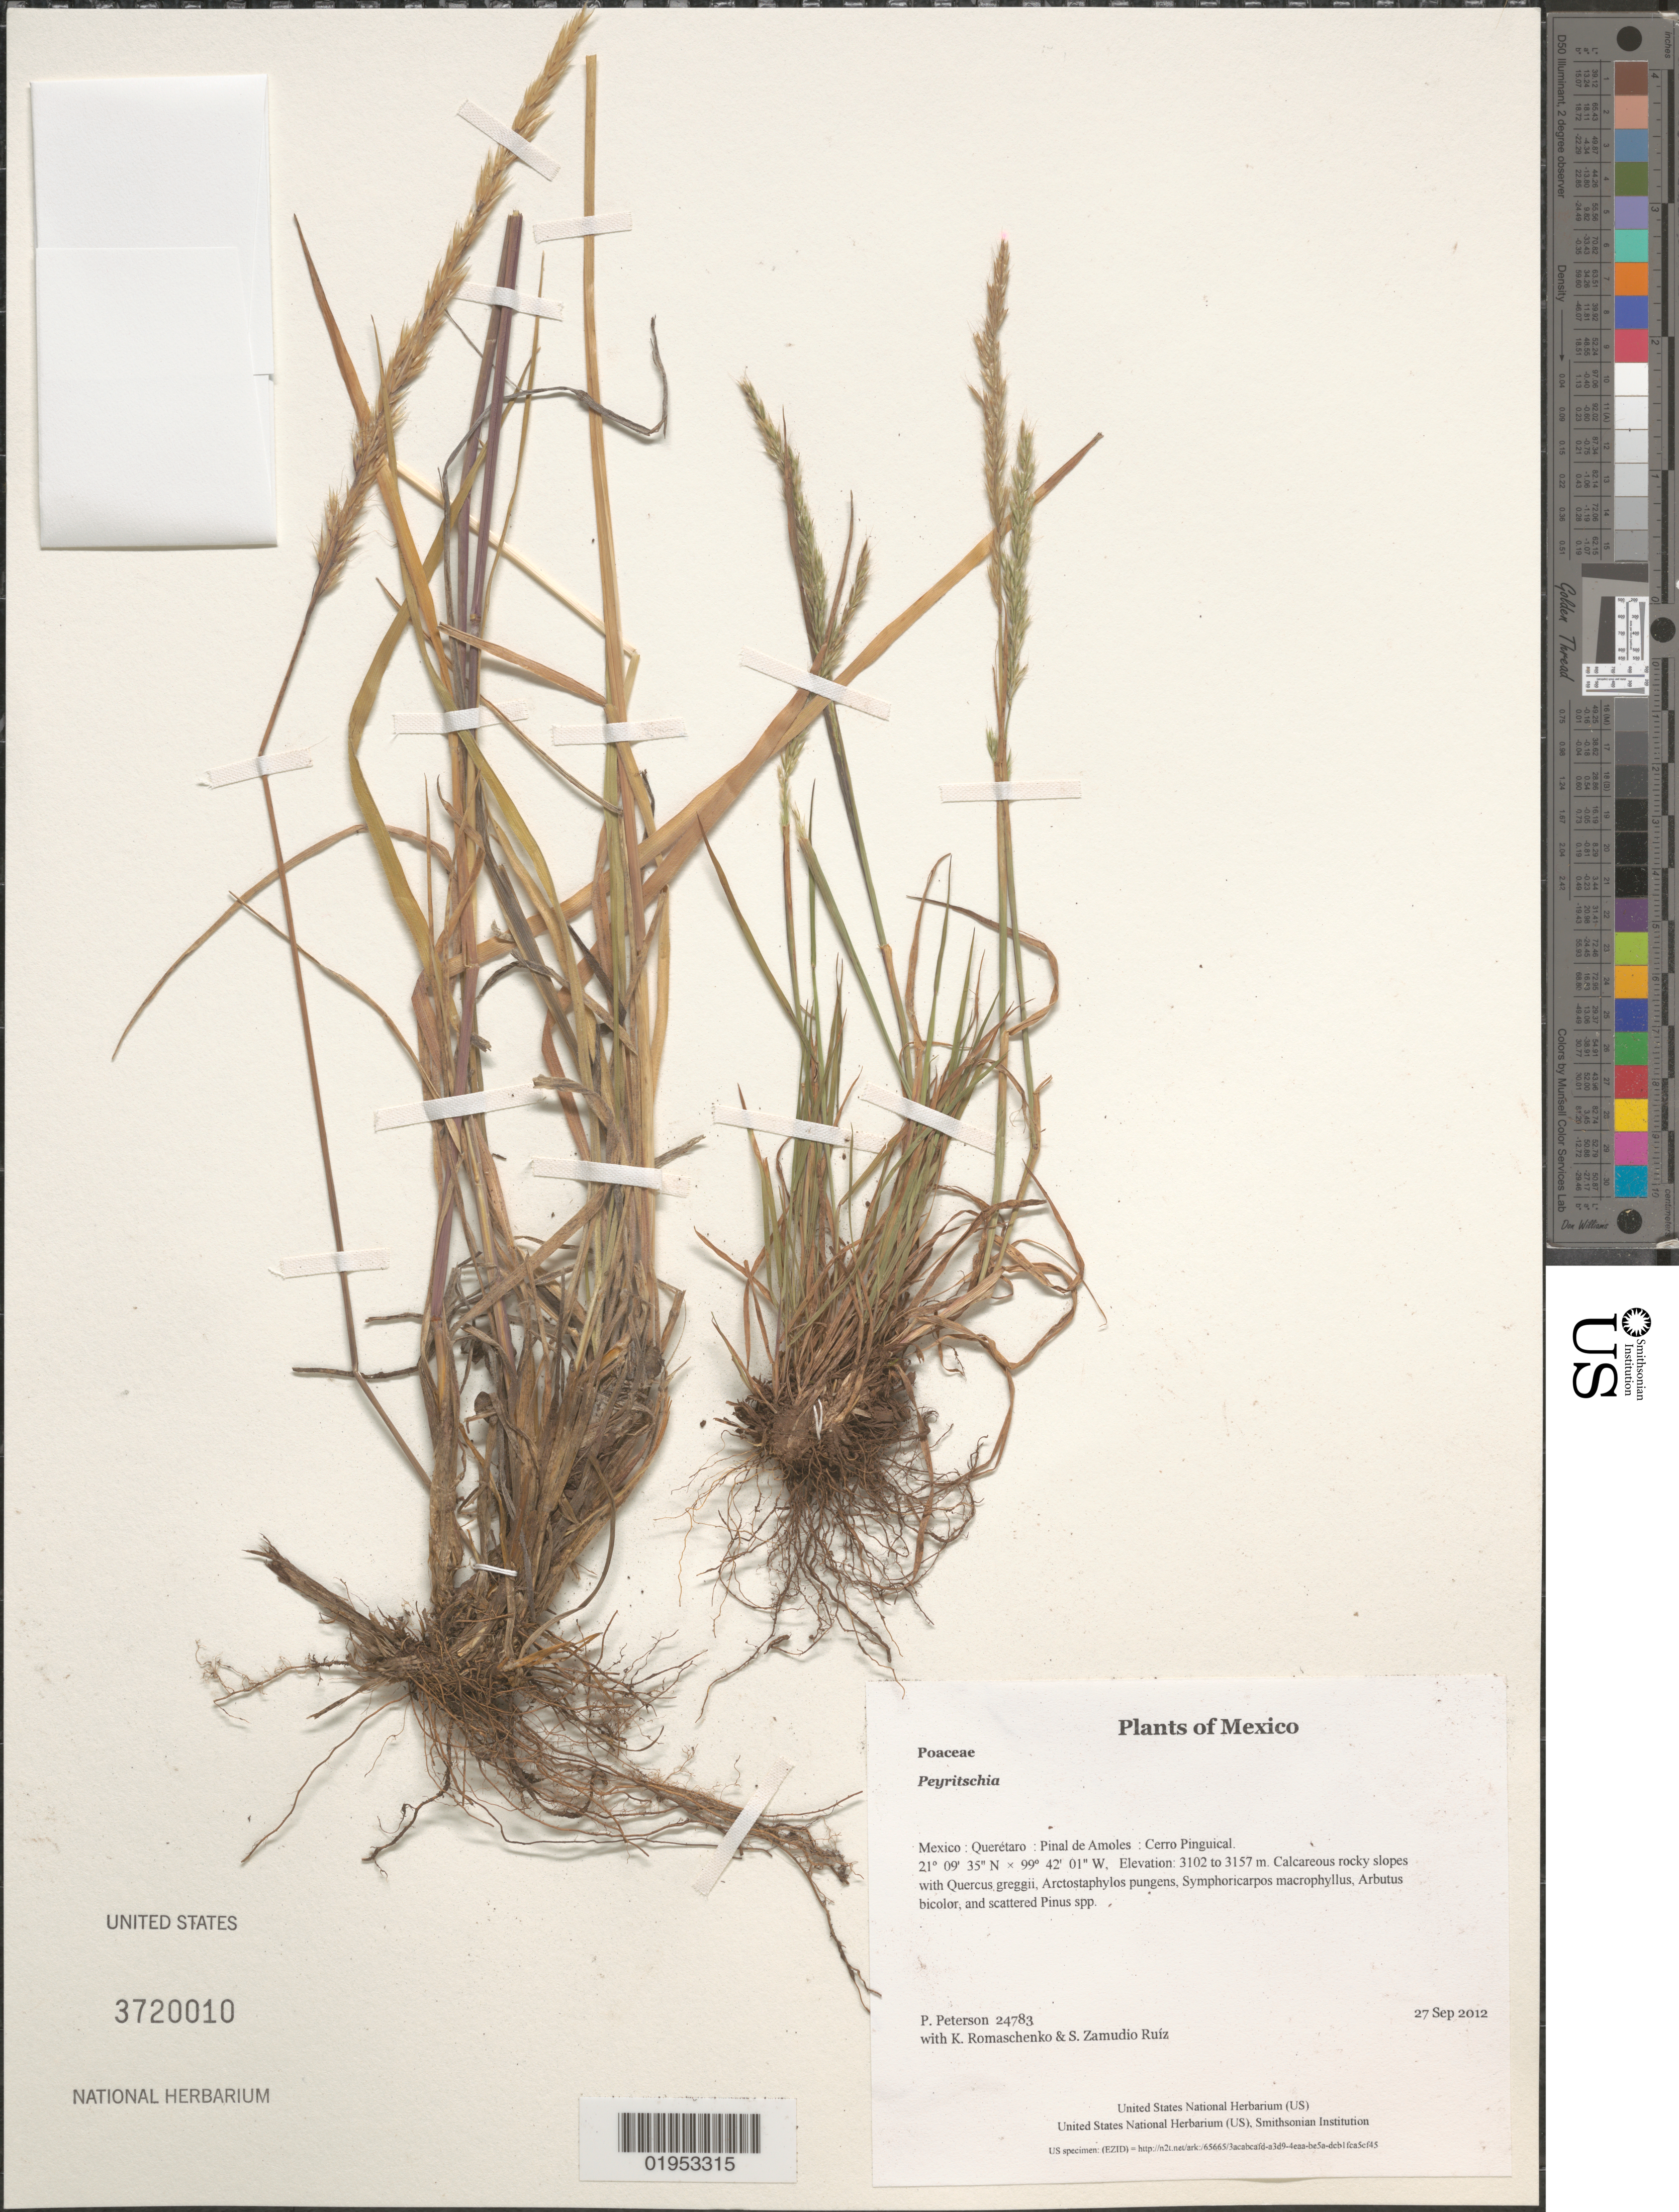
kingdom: Plantae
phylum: Tracheophyta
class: Liliopsida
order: Poales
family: Poaceae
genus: Peyritschia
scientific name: Peyritschia sp.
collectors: P. M. Peterson, K. Romaschenko & S. Zamudio Ruíz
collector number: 24783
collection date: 2012-09-27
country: Mexico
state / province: Queretaro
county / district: Pinal de Amoles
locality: Cerro Pinguical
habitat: Calcareous rocky slopes with Quercus greggii, Arctostaphylos pungens, Symphoricarpos macrophyllus, Arbutus bicolor, and scattered Pinus spp.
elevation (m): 3102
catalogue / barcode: US 3720010